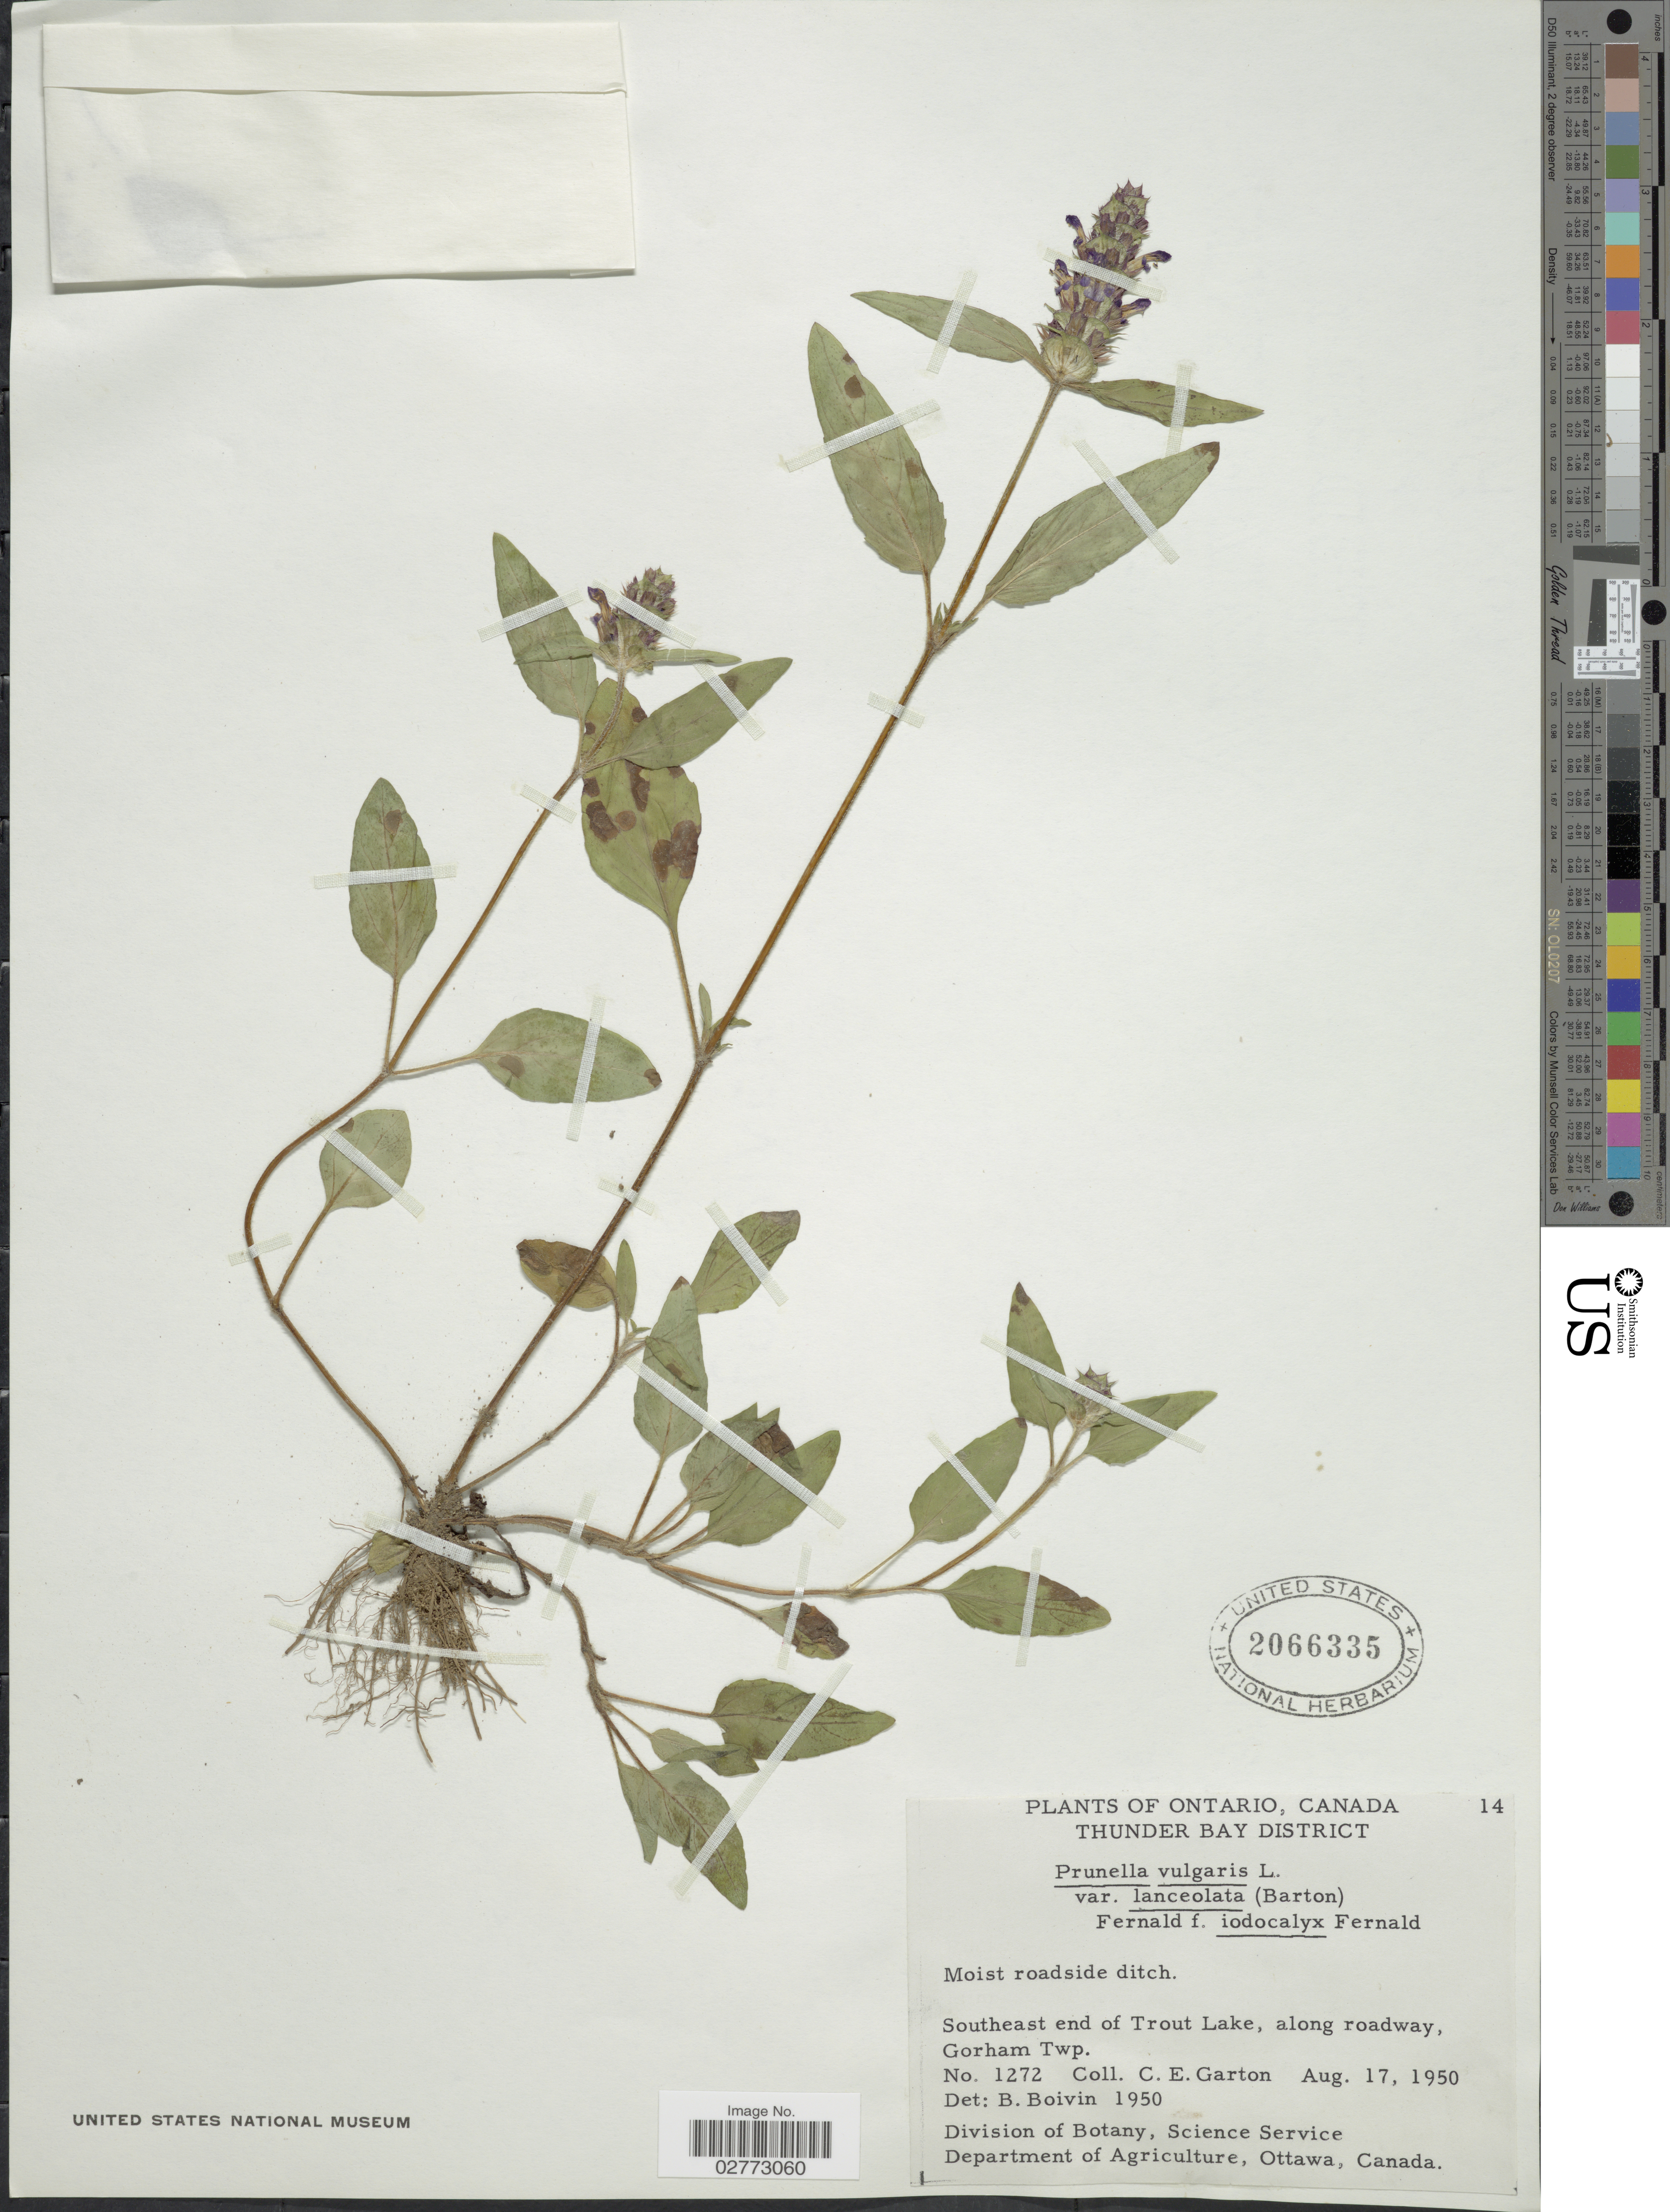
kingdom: Plantae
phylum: Tracheophyta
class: Magnoliopsida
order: Lamiales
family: Lamiaceae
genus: Prunella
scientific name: Prunella vulgaris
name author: L.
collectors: C. E. Garton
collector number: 1272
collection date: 1950-08-17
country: Canada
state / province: Ontario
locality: Thunder Bay District. Moist roadside ditch. Southeast end of Trout Lake, along roadway, Gorham Twp.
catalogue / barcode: US 2066335